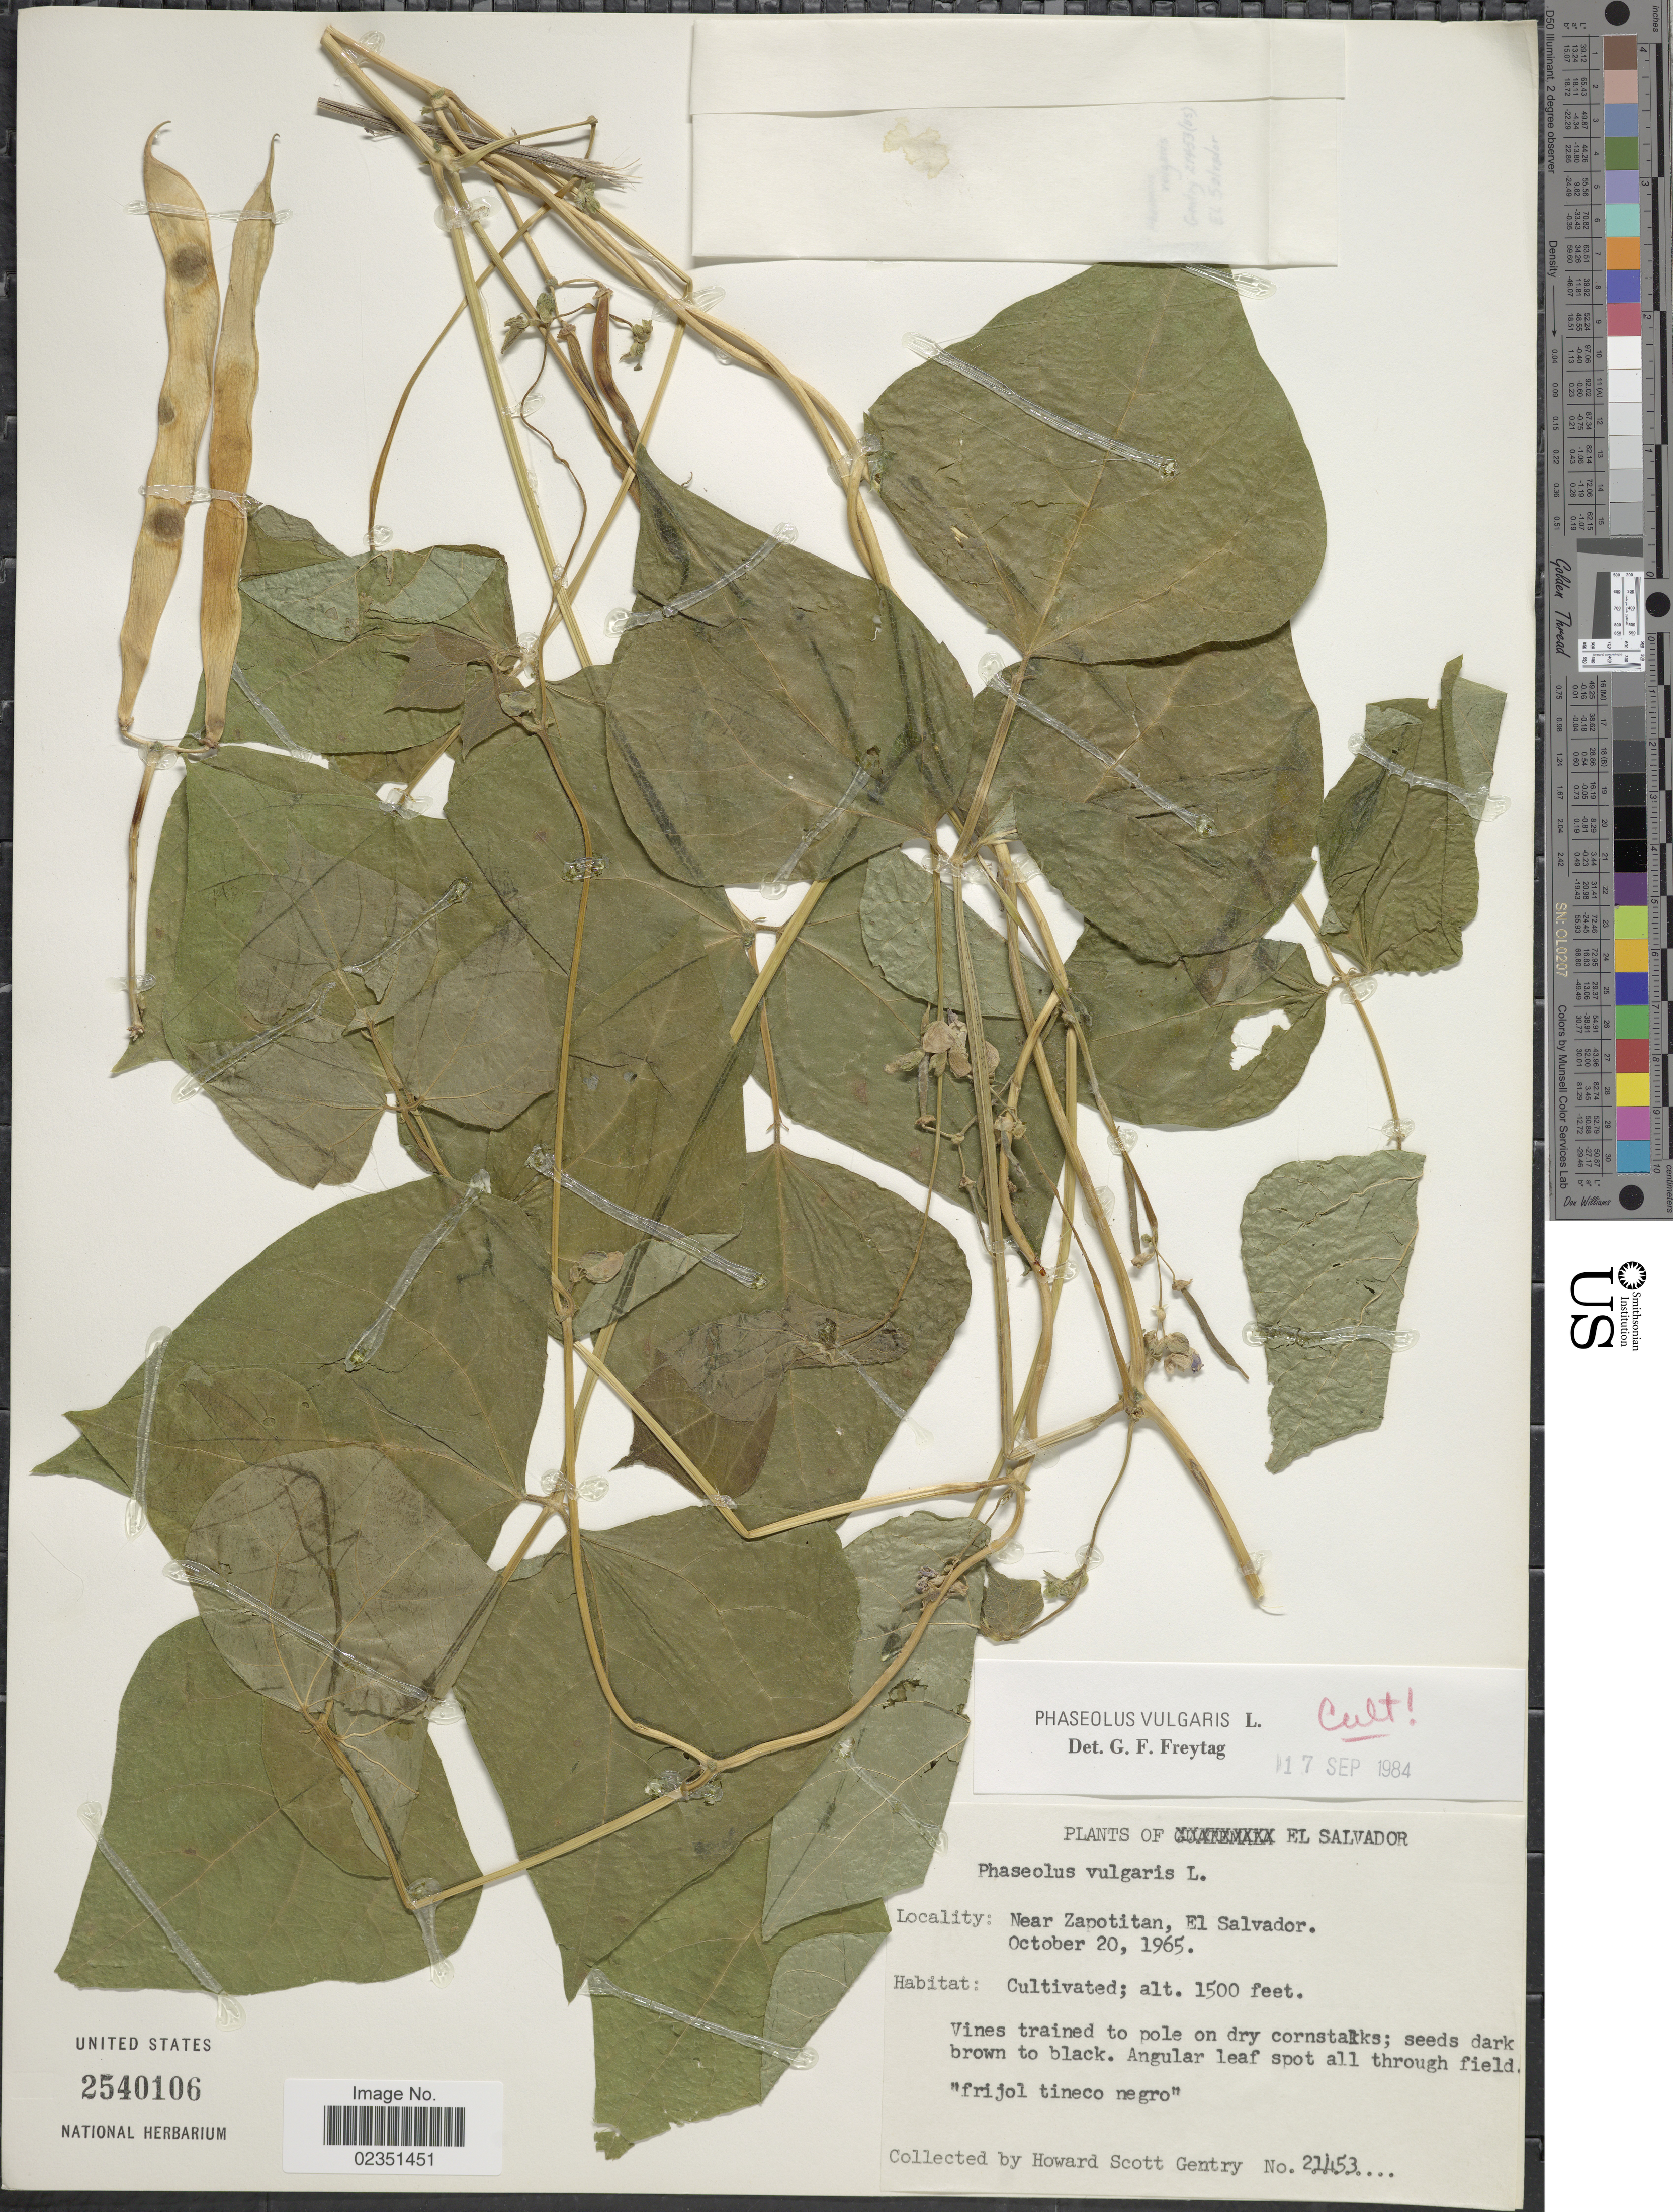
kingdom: Plantae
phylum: Tracheophyta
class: Magnoliopsida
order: Fabales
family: Fabaceae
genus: Phaseolus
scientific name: Phaseolus vulgaris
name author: L.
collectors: H. S. Gentry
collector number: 21453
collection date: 1965-10-20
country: El Salvador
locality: Near Zapotitan, El Salvador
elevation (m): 457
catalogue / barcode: US 2540106